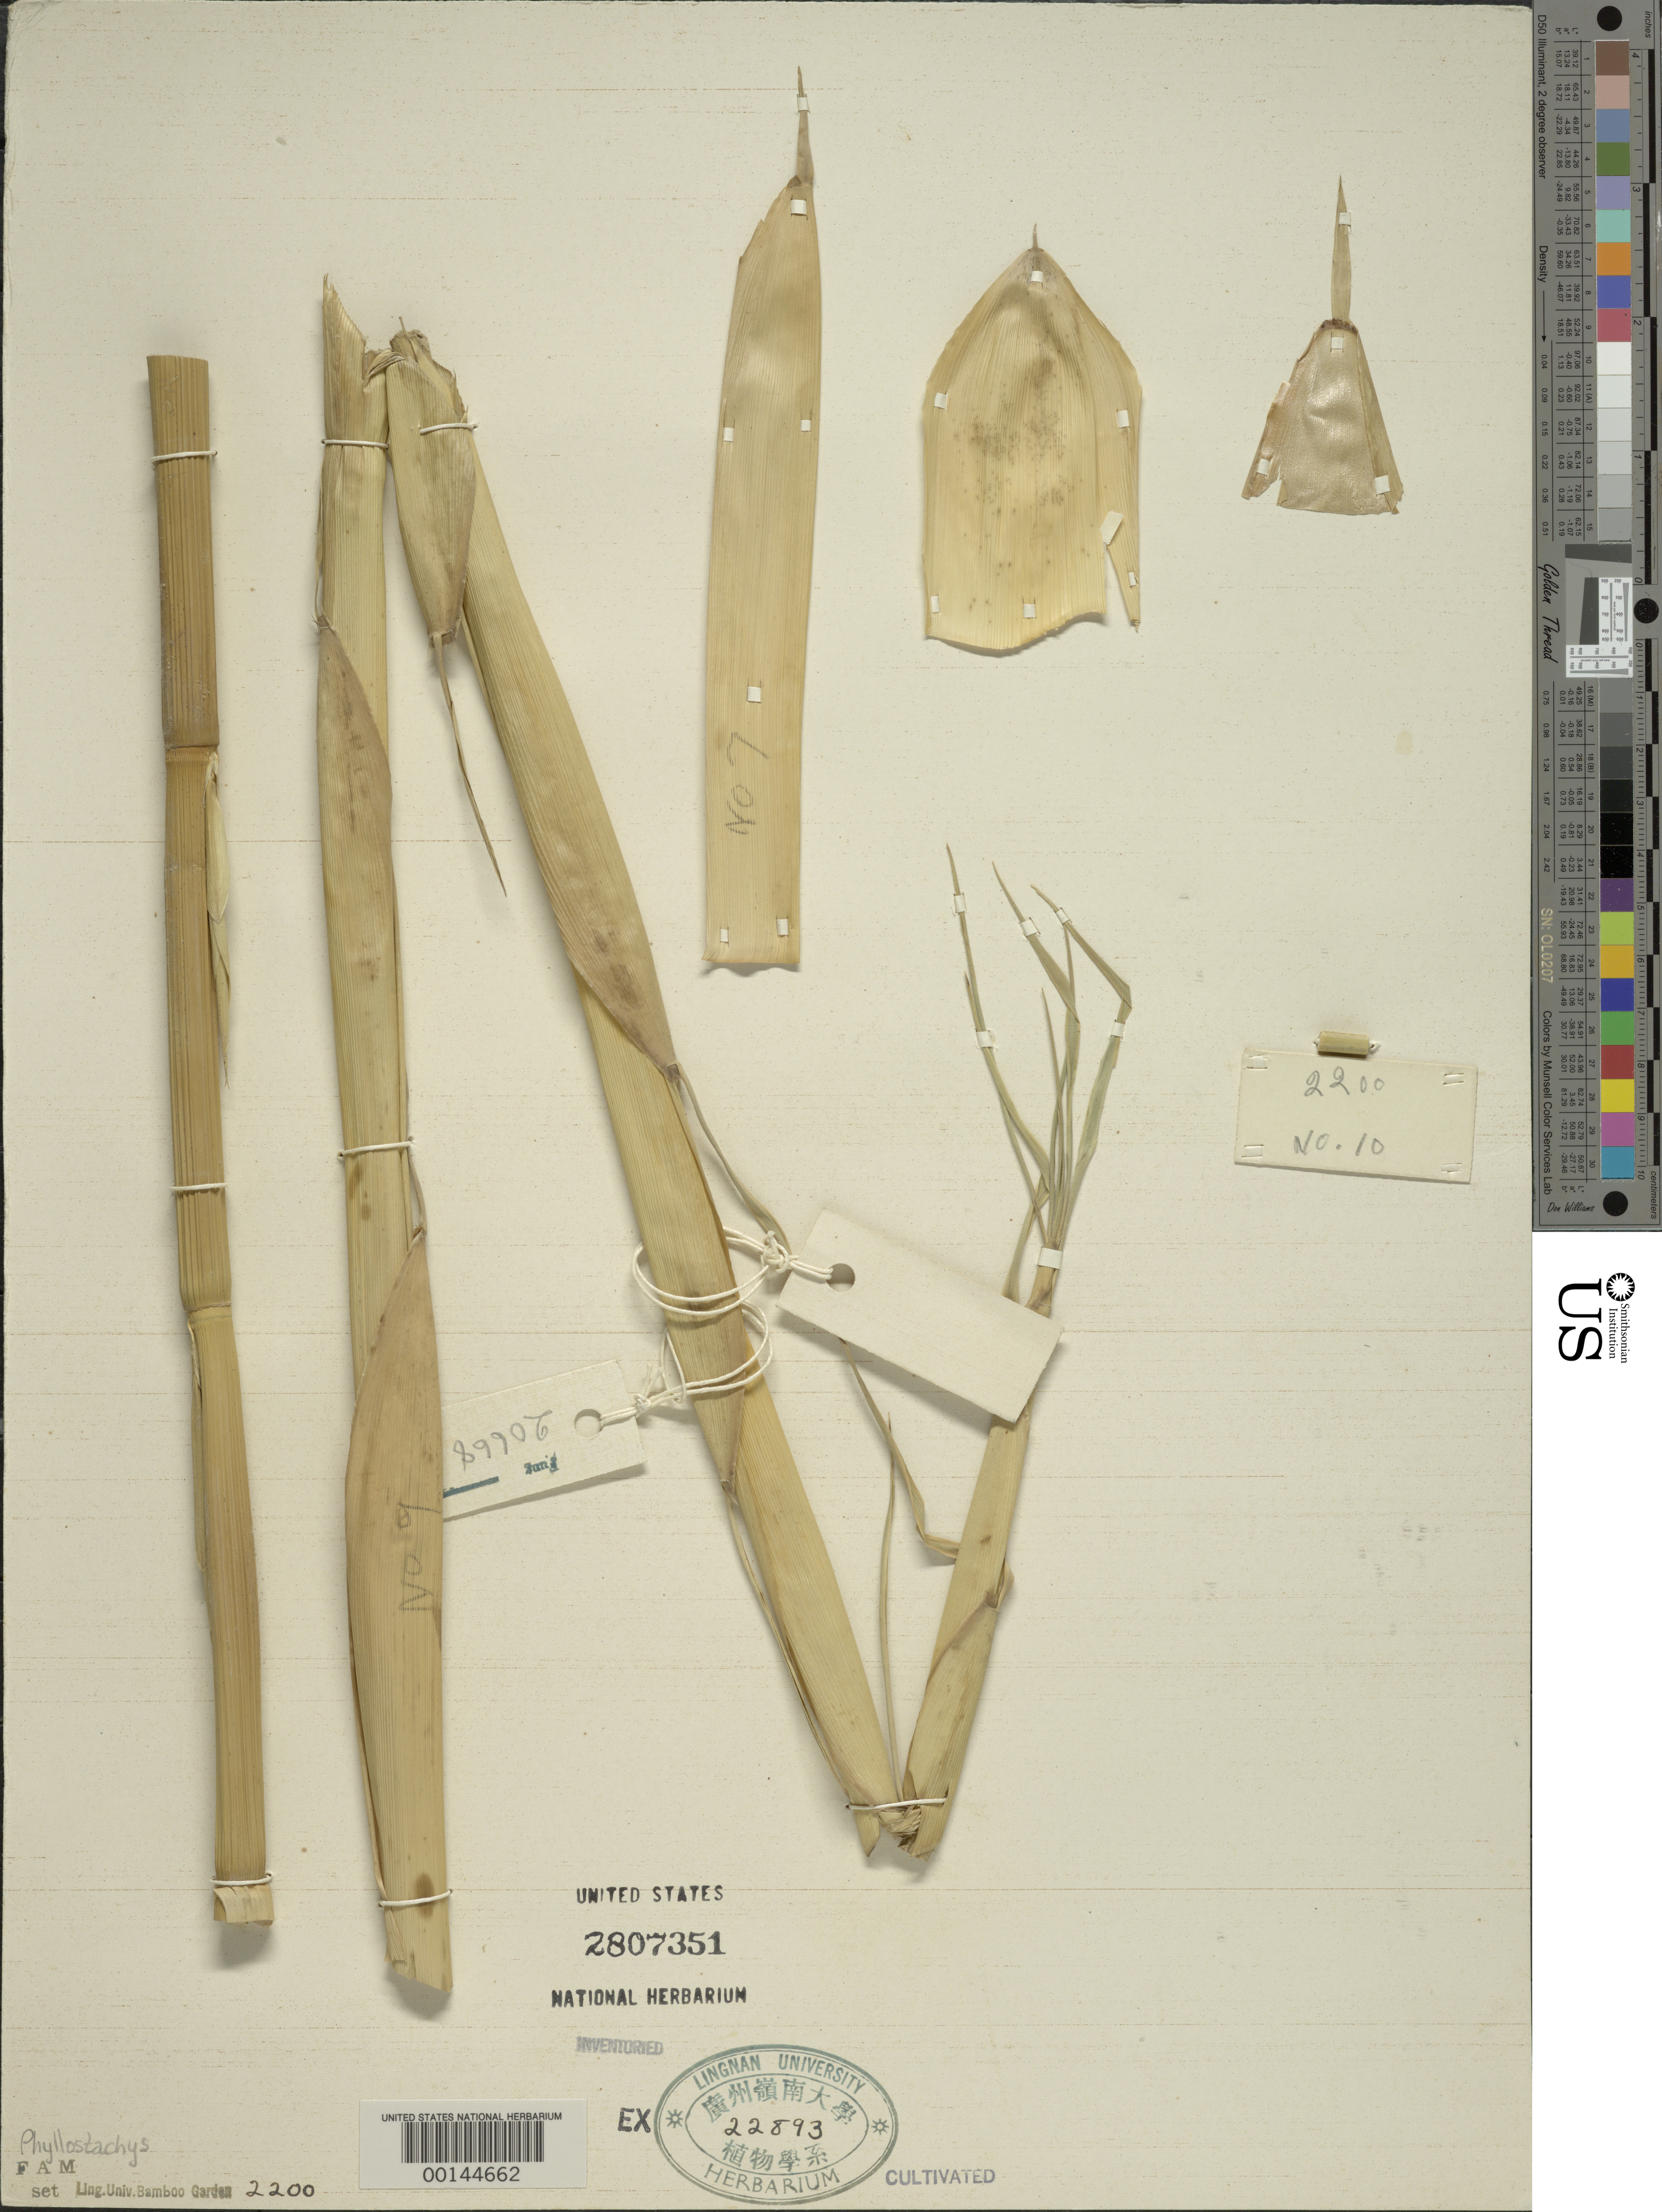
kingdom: Plantae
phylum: Tracheophyta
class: Liliopsida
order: Poales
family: Poaceae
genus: Phyllostachys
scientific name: Phyllostachys sp.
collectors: H. L. Fung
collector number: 20668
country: China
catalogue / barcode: US 2807351